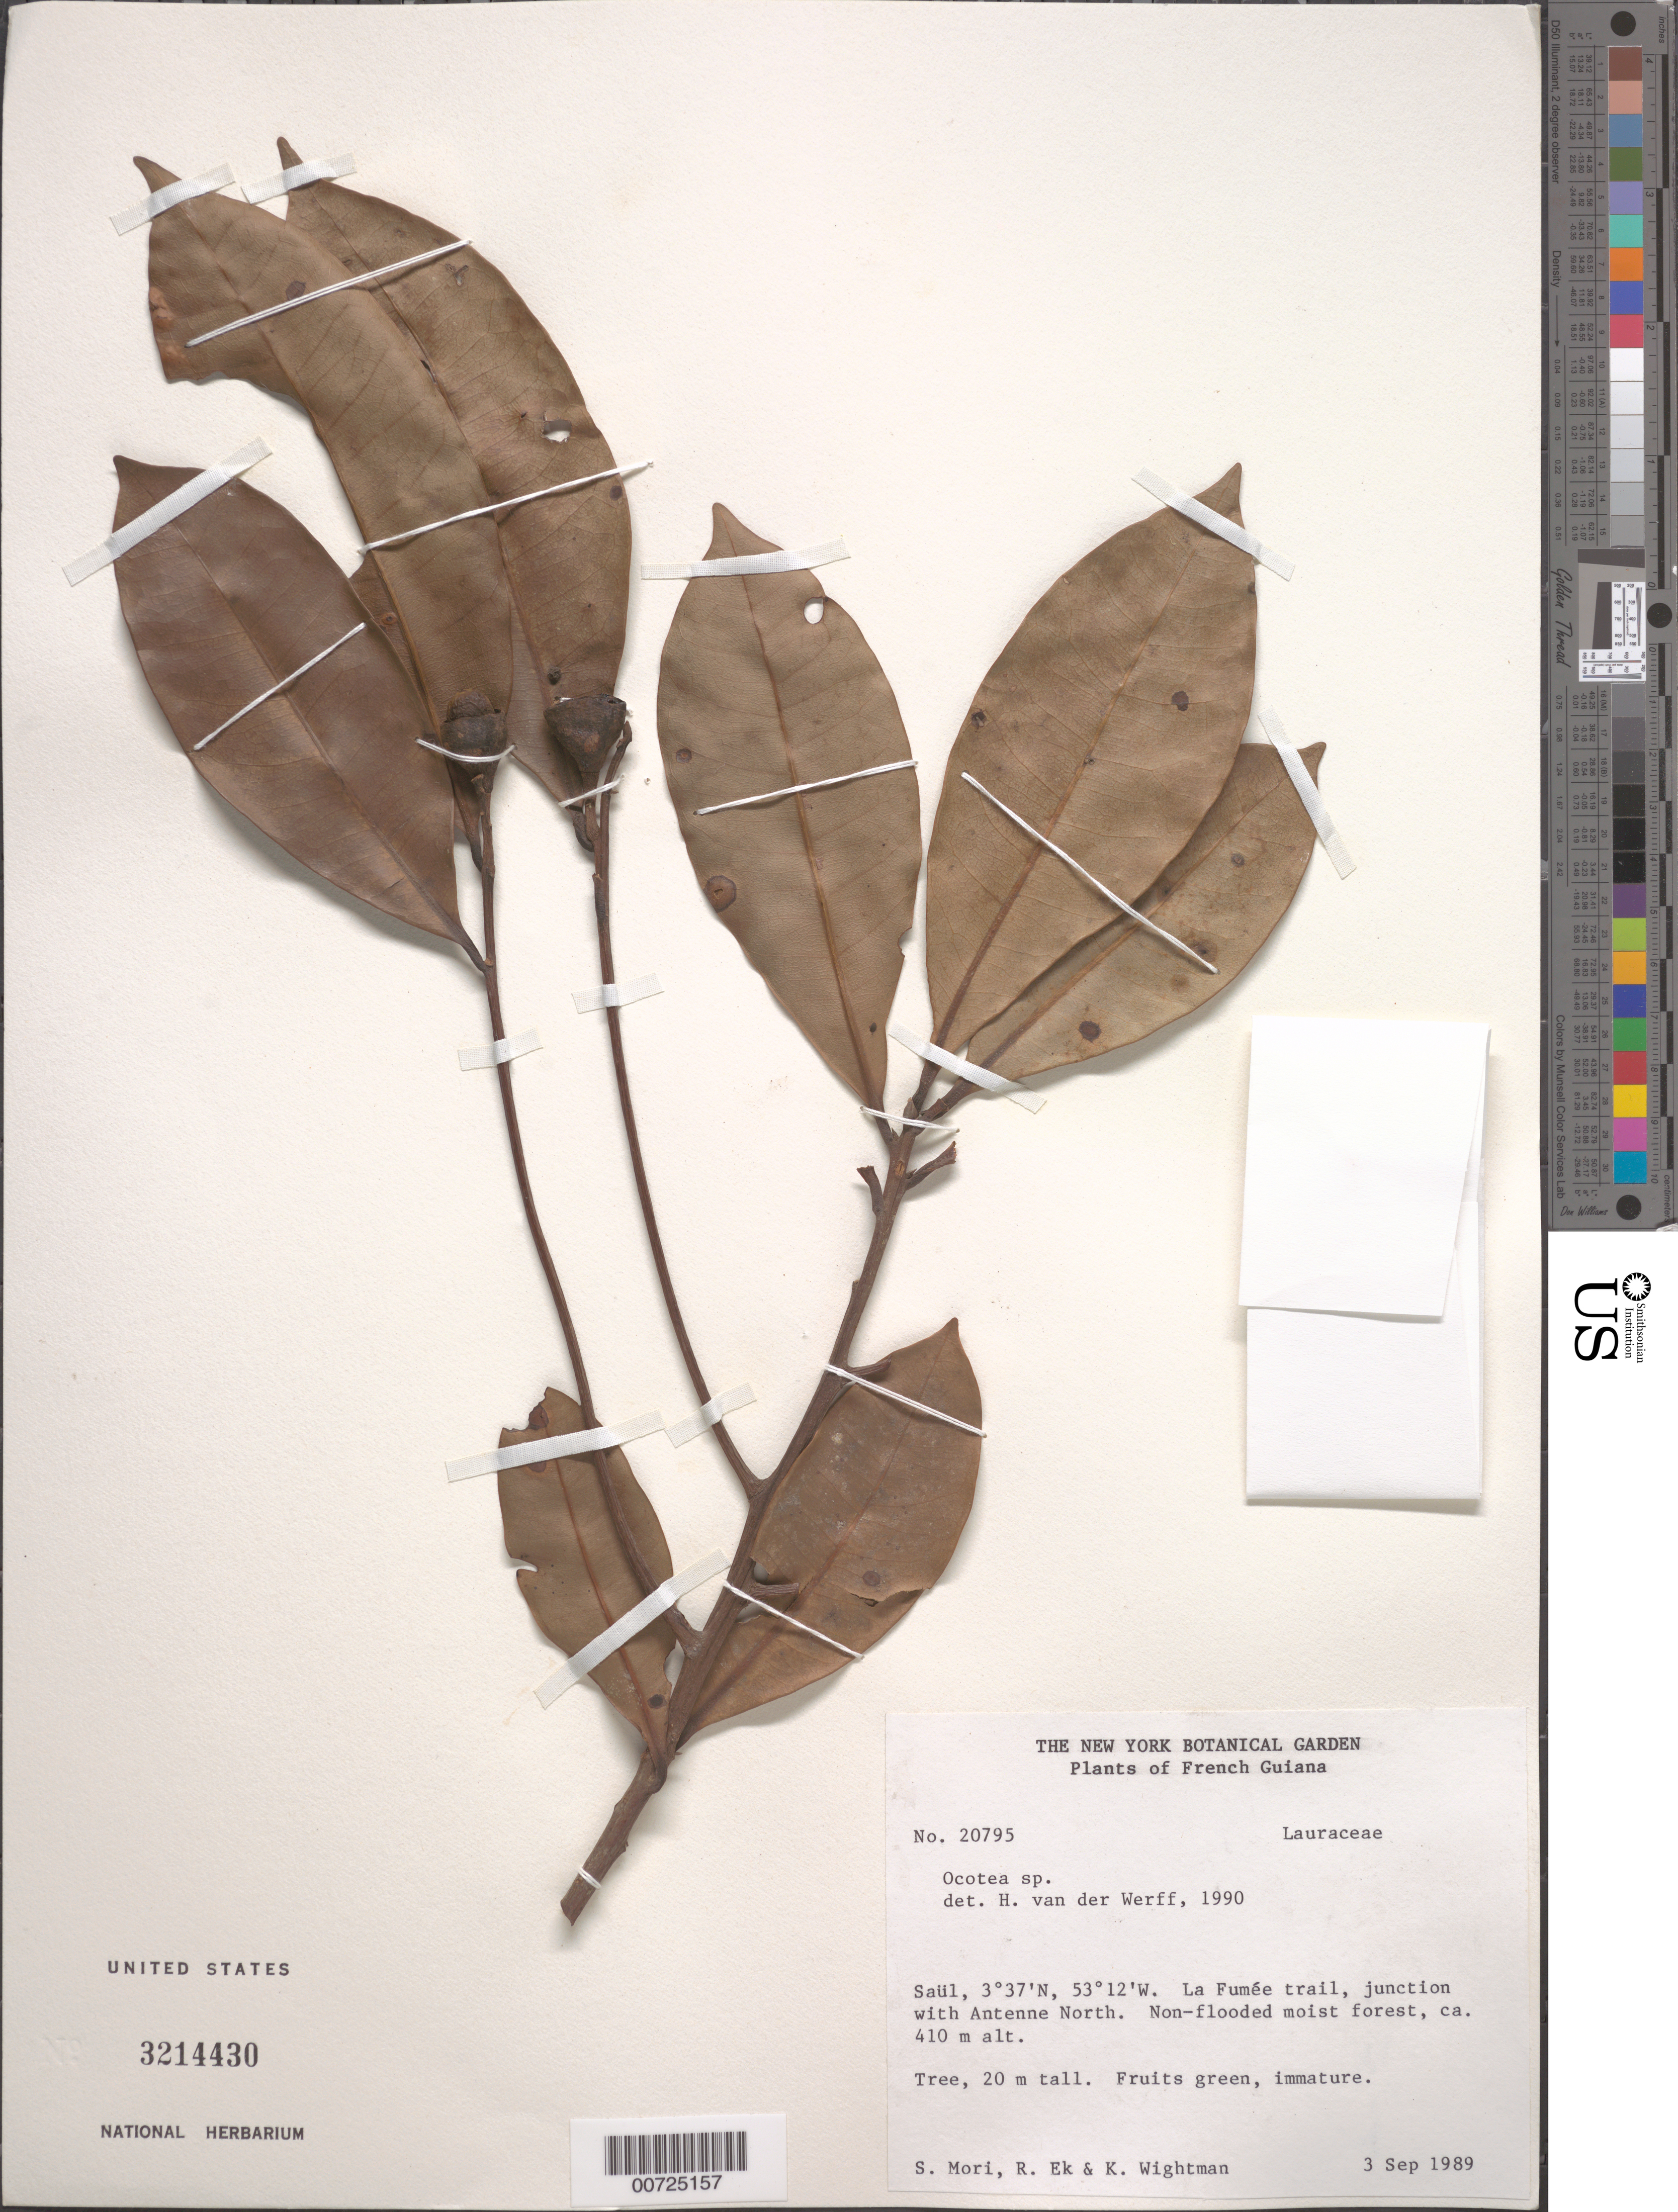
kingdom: Plantae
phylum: Tracheophyta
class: Magnoliopsida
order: Laurales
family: Lauraceae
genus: Ocotea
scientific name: Ocotea sp.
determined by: van der Werff, H., (MO), Missouri Botanical Garden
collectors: S. Mori, R. C. Ek & K. Wightman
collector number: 20795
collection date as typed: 3-Sep-89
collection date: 1989-09-03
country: French Guiana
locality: Saül, La Fumée Mountain Trail, junction with Antenne North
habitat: Non-flooded moist forest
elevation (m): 410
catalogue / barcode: US 3214430